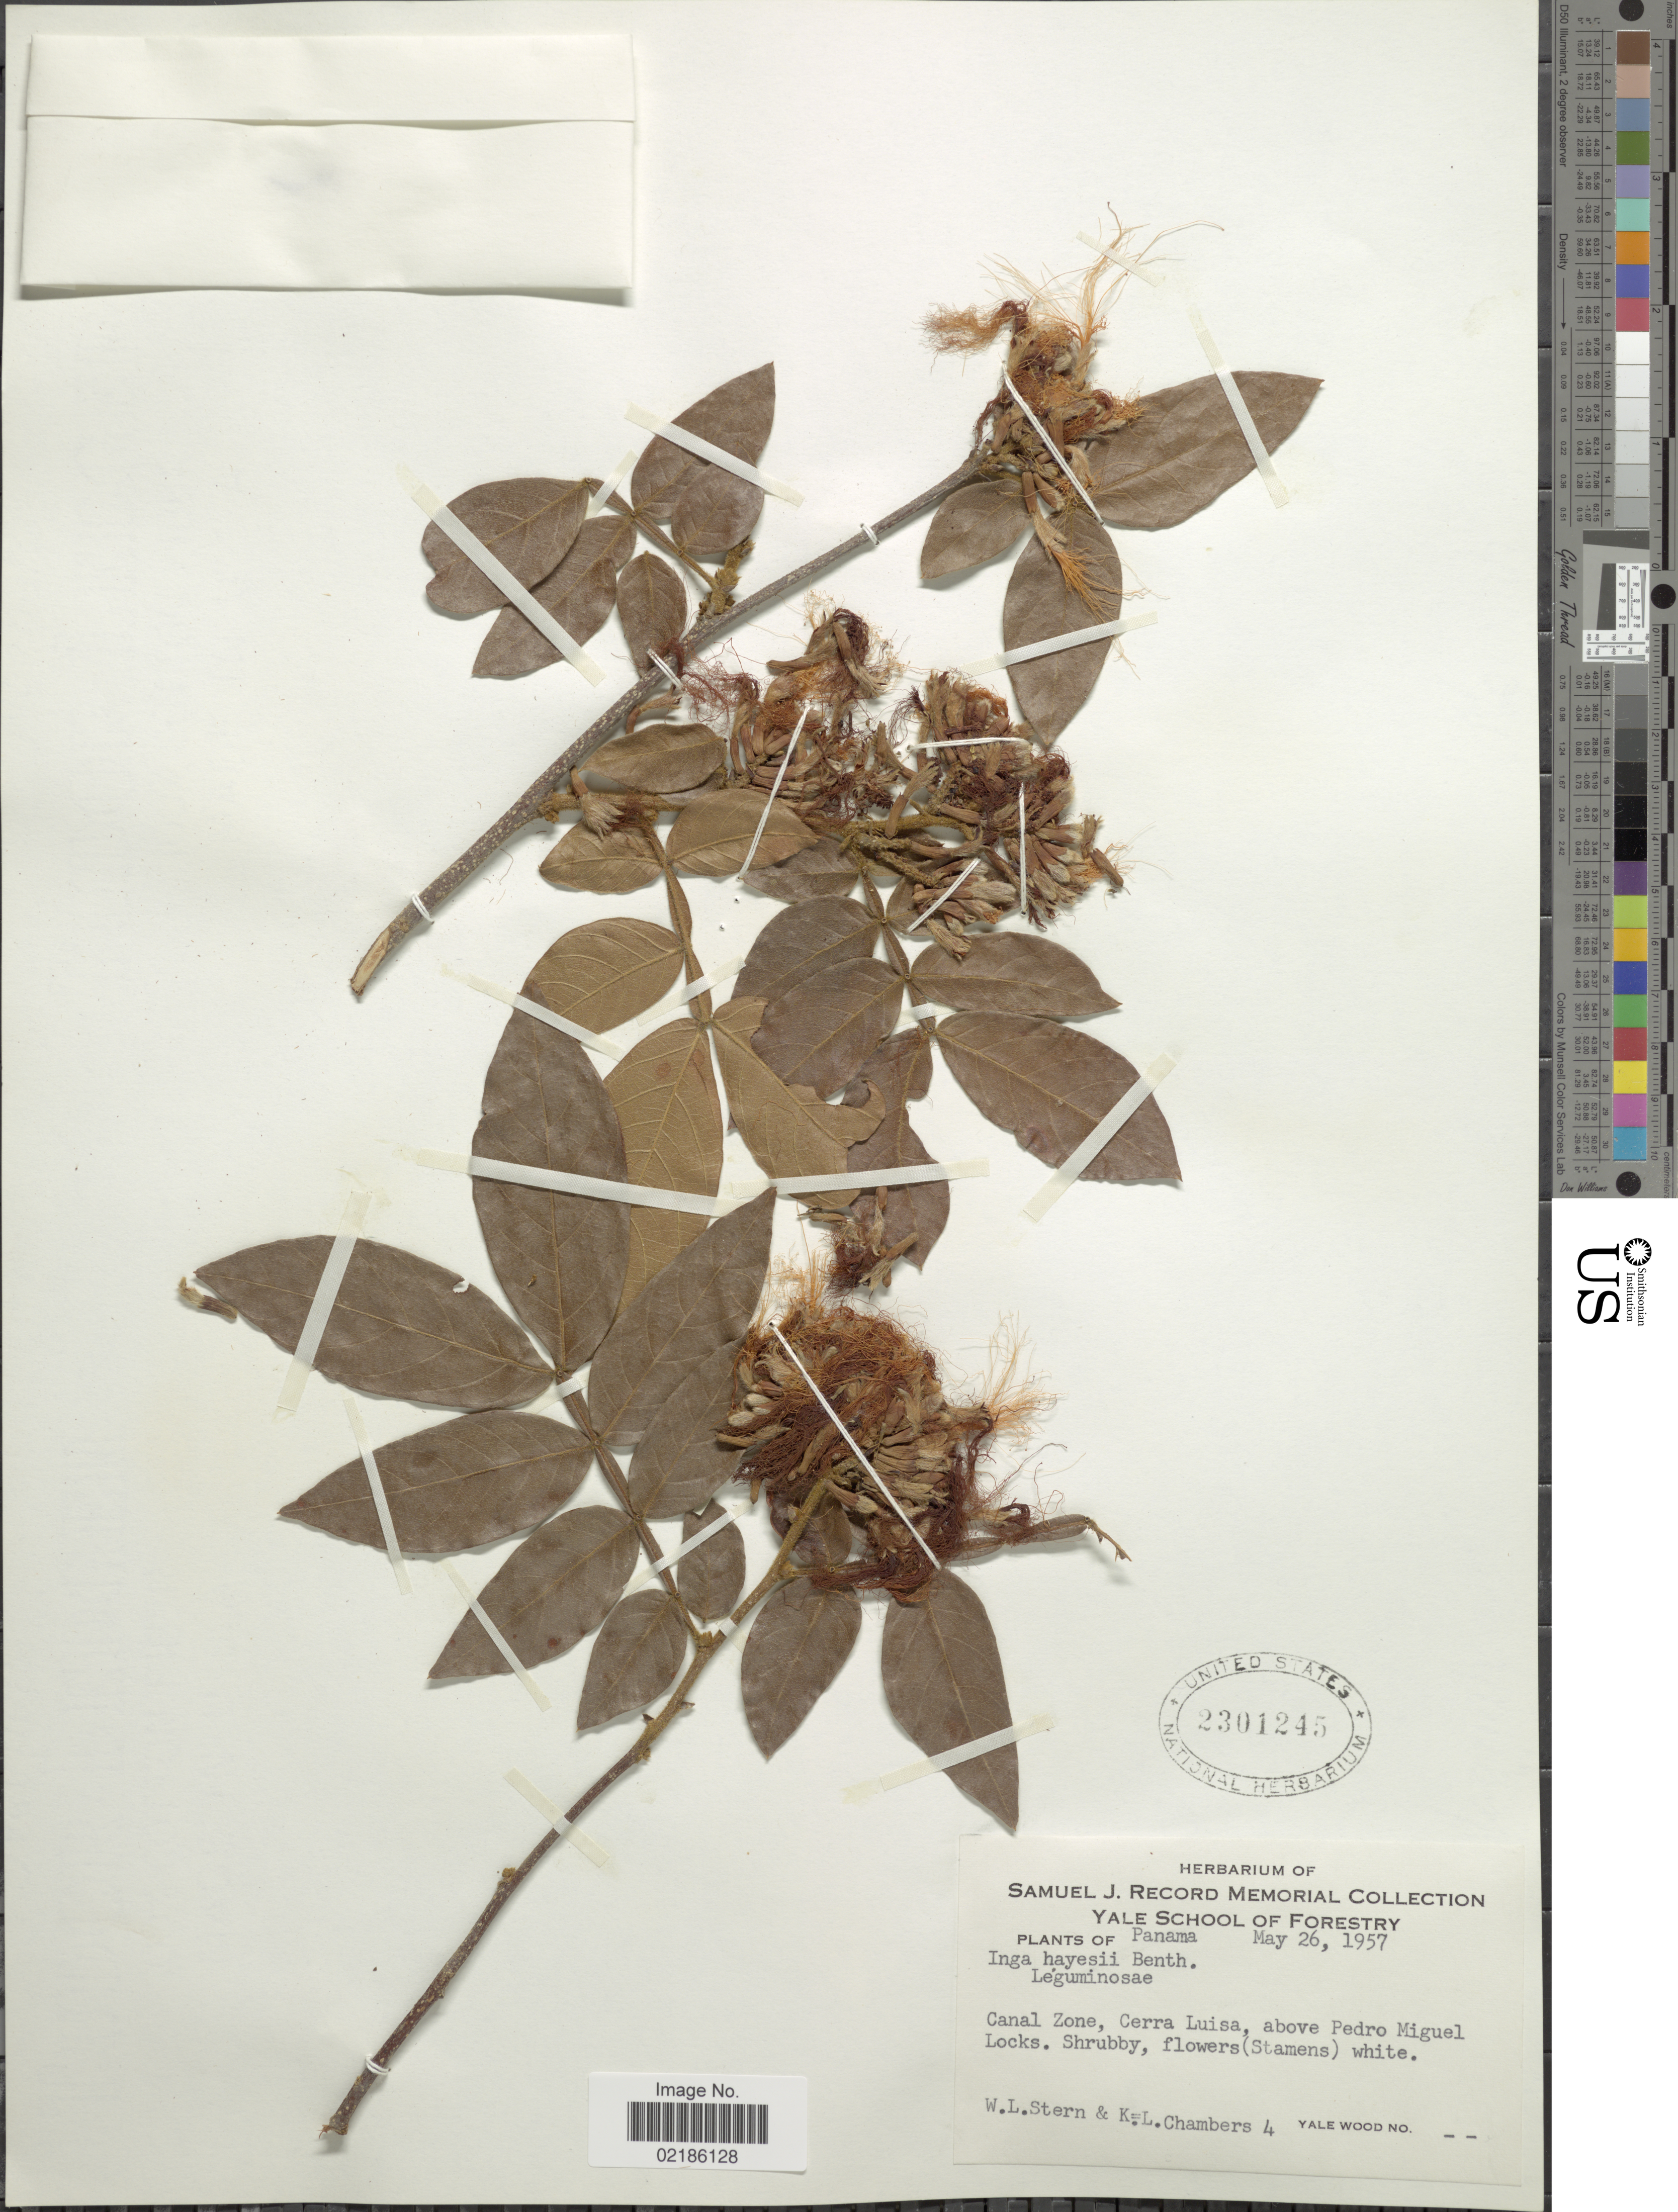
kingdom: Plantae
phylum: Tracheophyta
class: Magnoliopsida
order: Fabales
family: Fabaceae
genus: Inga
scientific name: Inga hayesii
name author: Benth.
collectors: W. L. Stern & K. Chambers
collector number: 4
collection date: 1957-05-26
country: Panama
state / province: Colón / Panamá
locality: Canal Zone, Cerra Luisa, above Pedro Miquel Locks.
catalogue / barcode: US 2301245